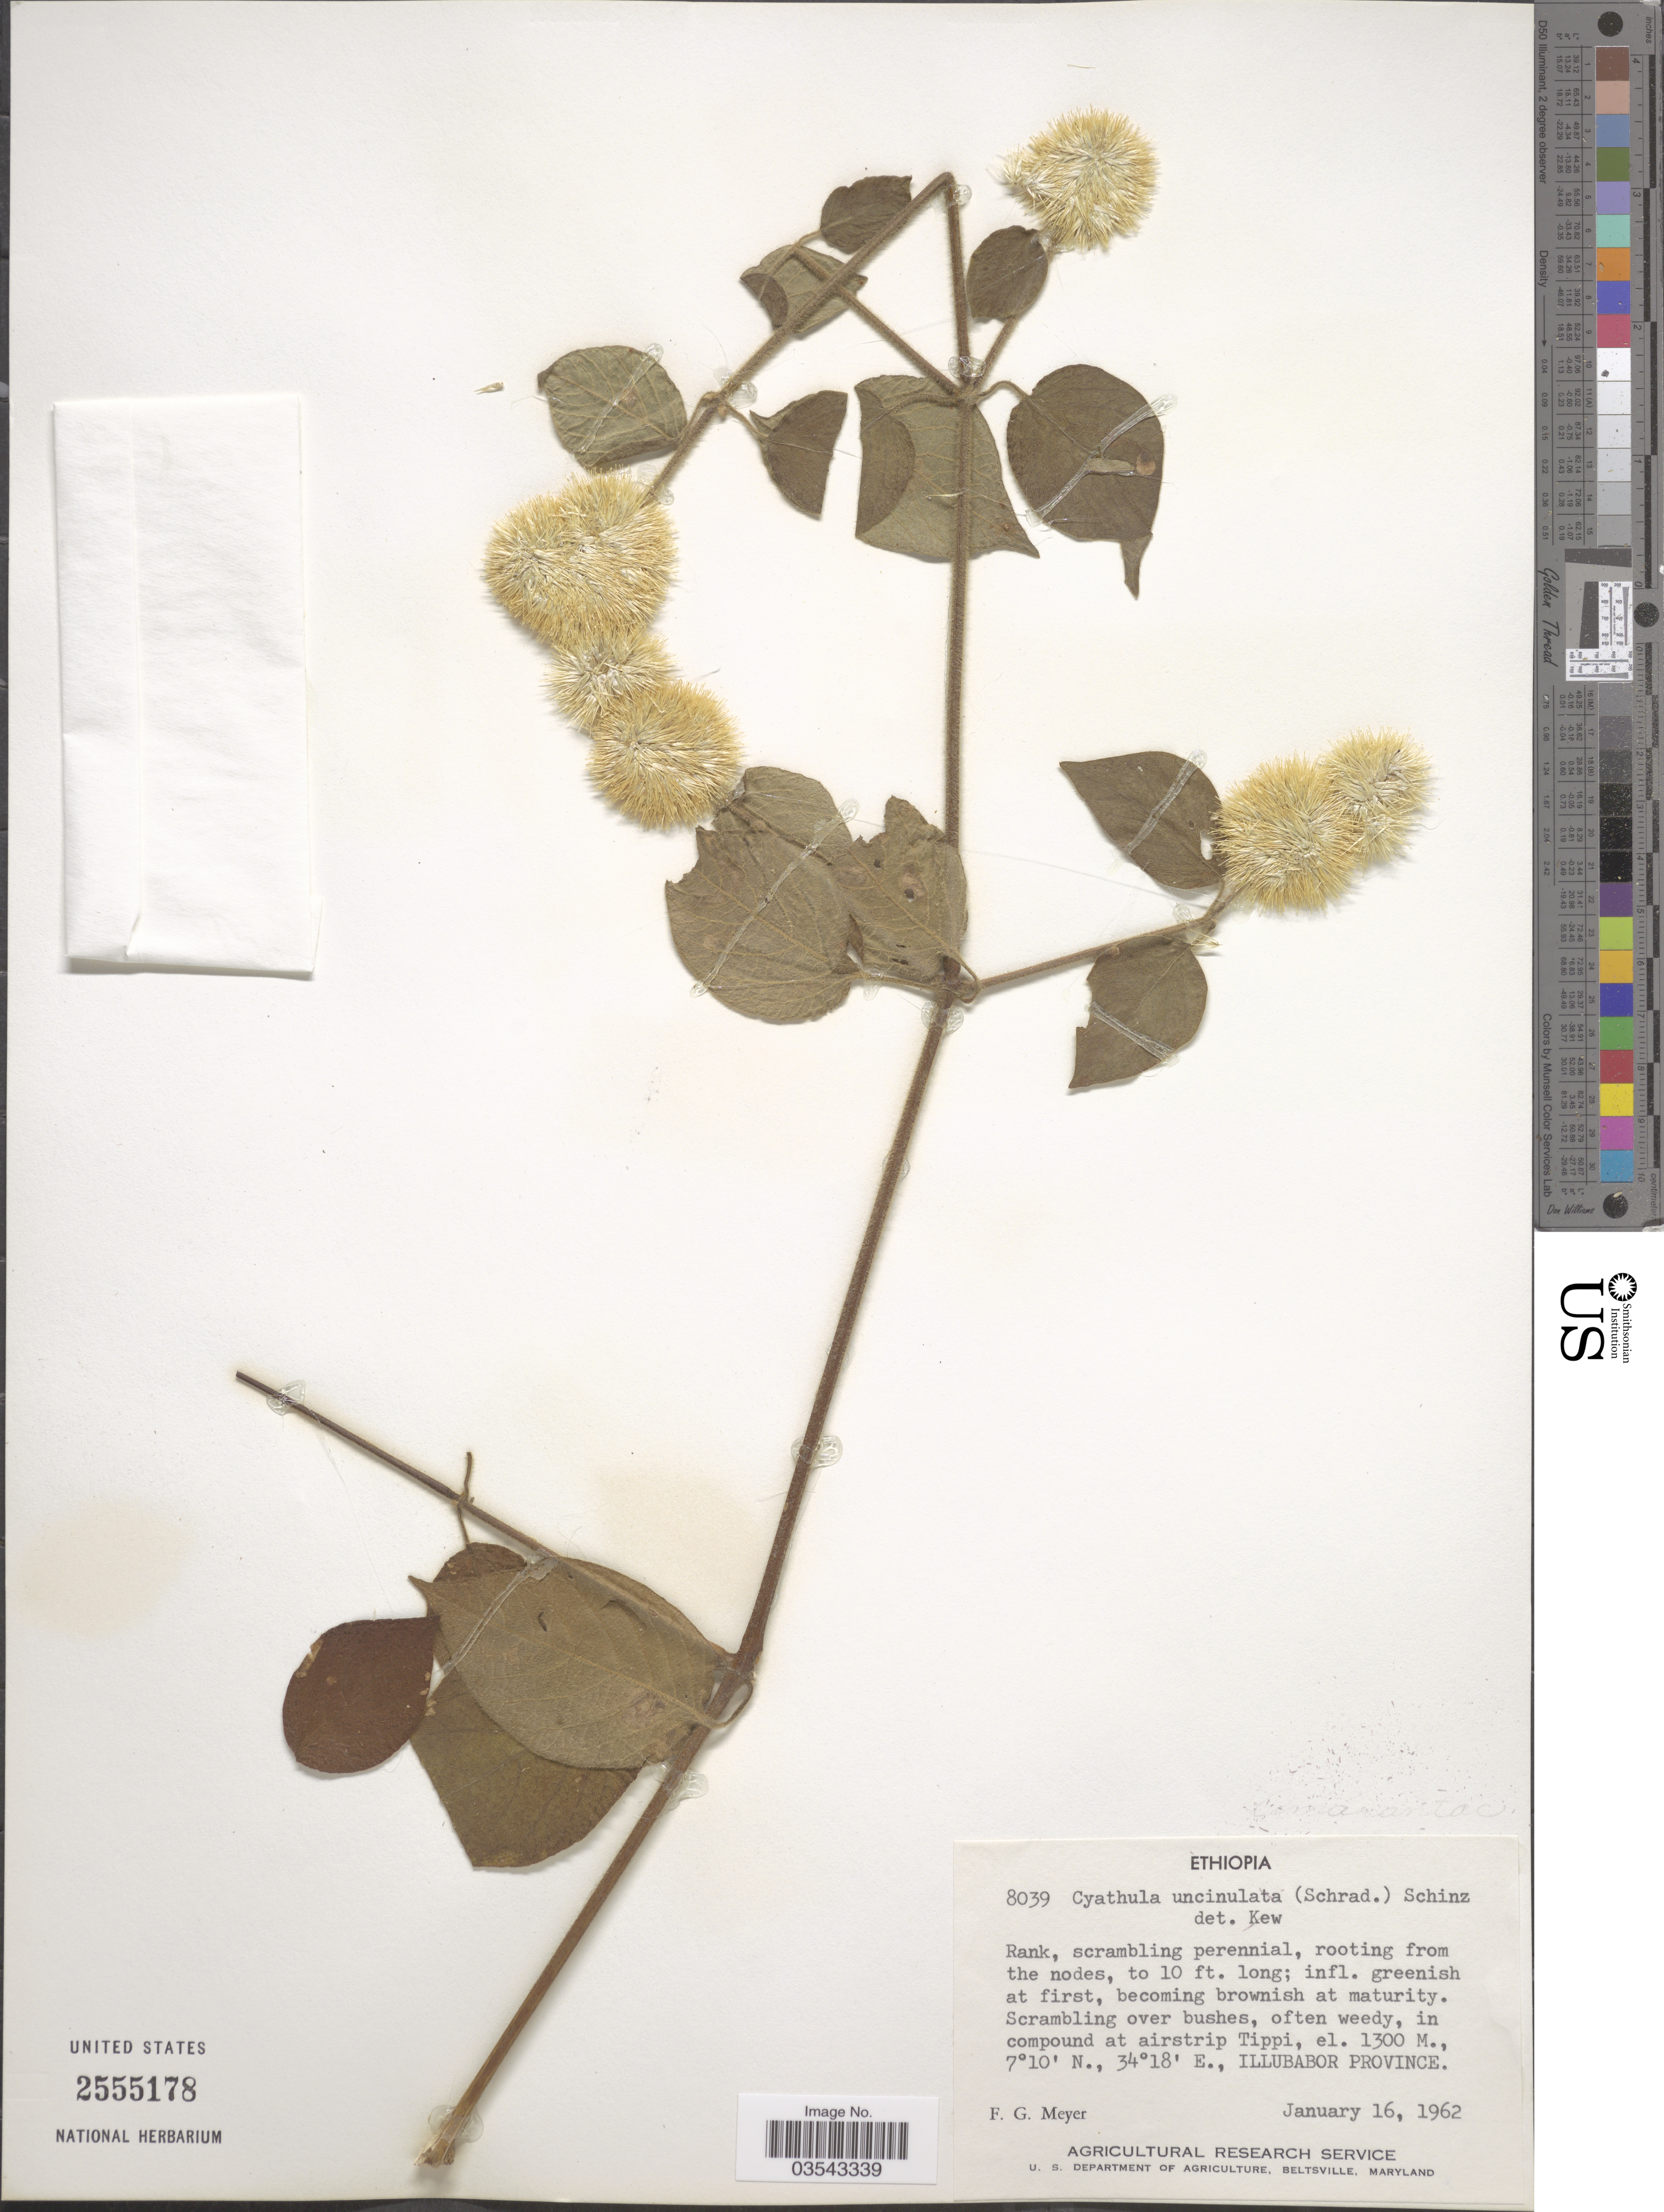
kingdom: Plantae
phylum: Tracheophyta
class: Magnoliopsida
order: Caryophyllales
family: Amaranthaceae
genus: Cyathula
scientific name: Cyathula uncinulata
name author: (Schrad.) Schinz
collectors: F. G. Meyer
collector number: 8039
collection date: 1962-01-16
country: Ethiopia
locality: In compound at airstrip Tippi. Illubabor Province.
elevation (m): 1300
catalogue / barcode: US 2555178